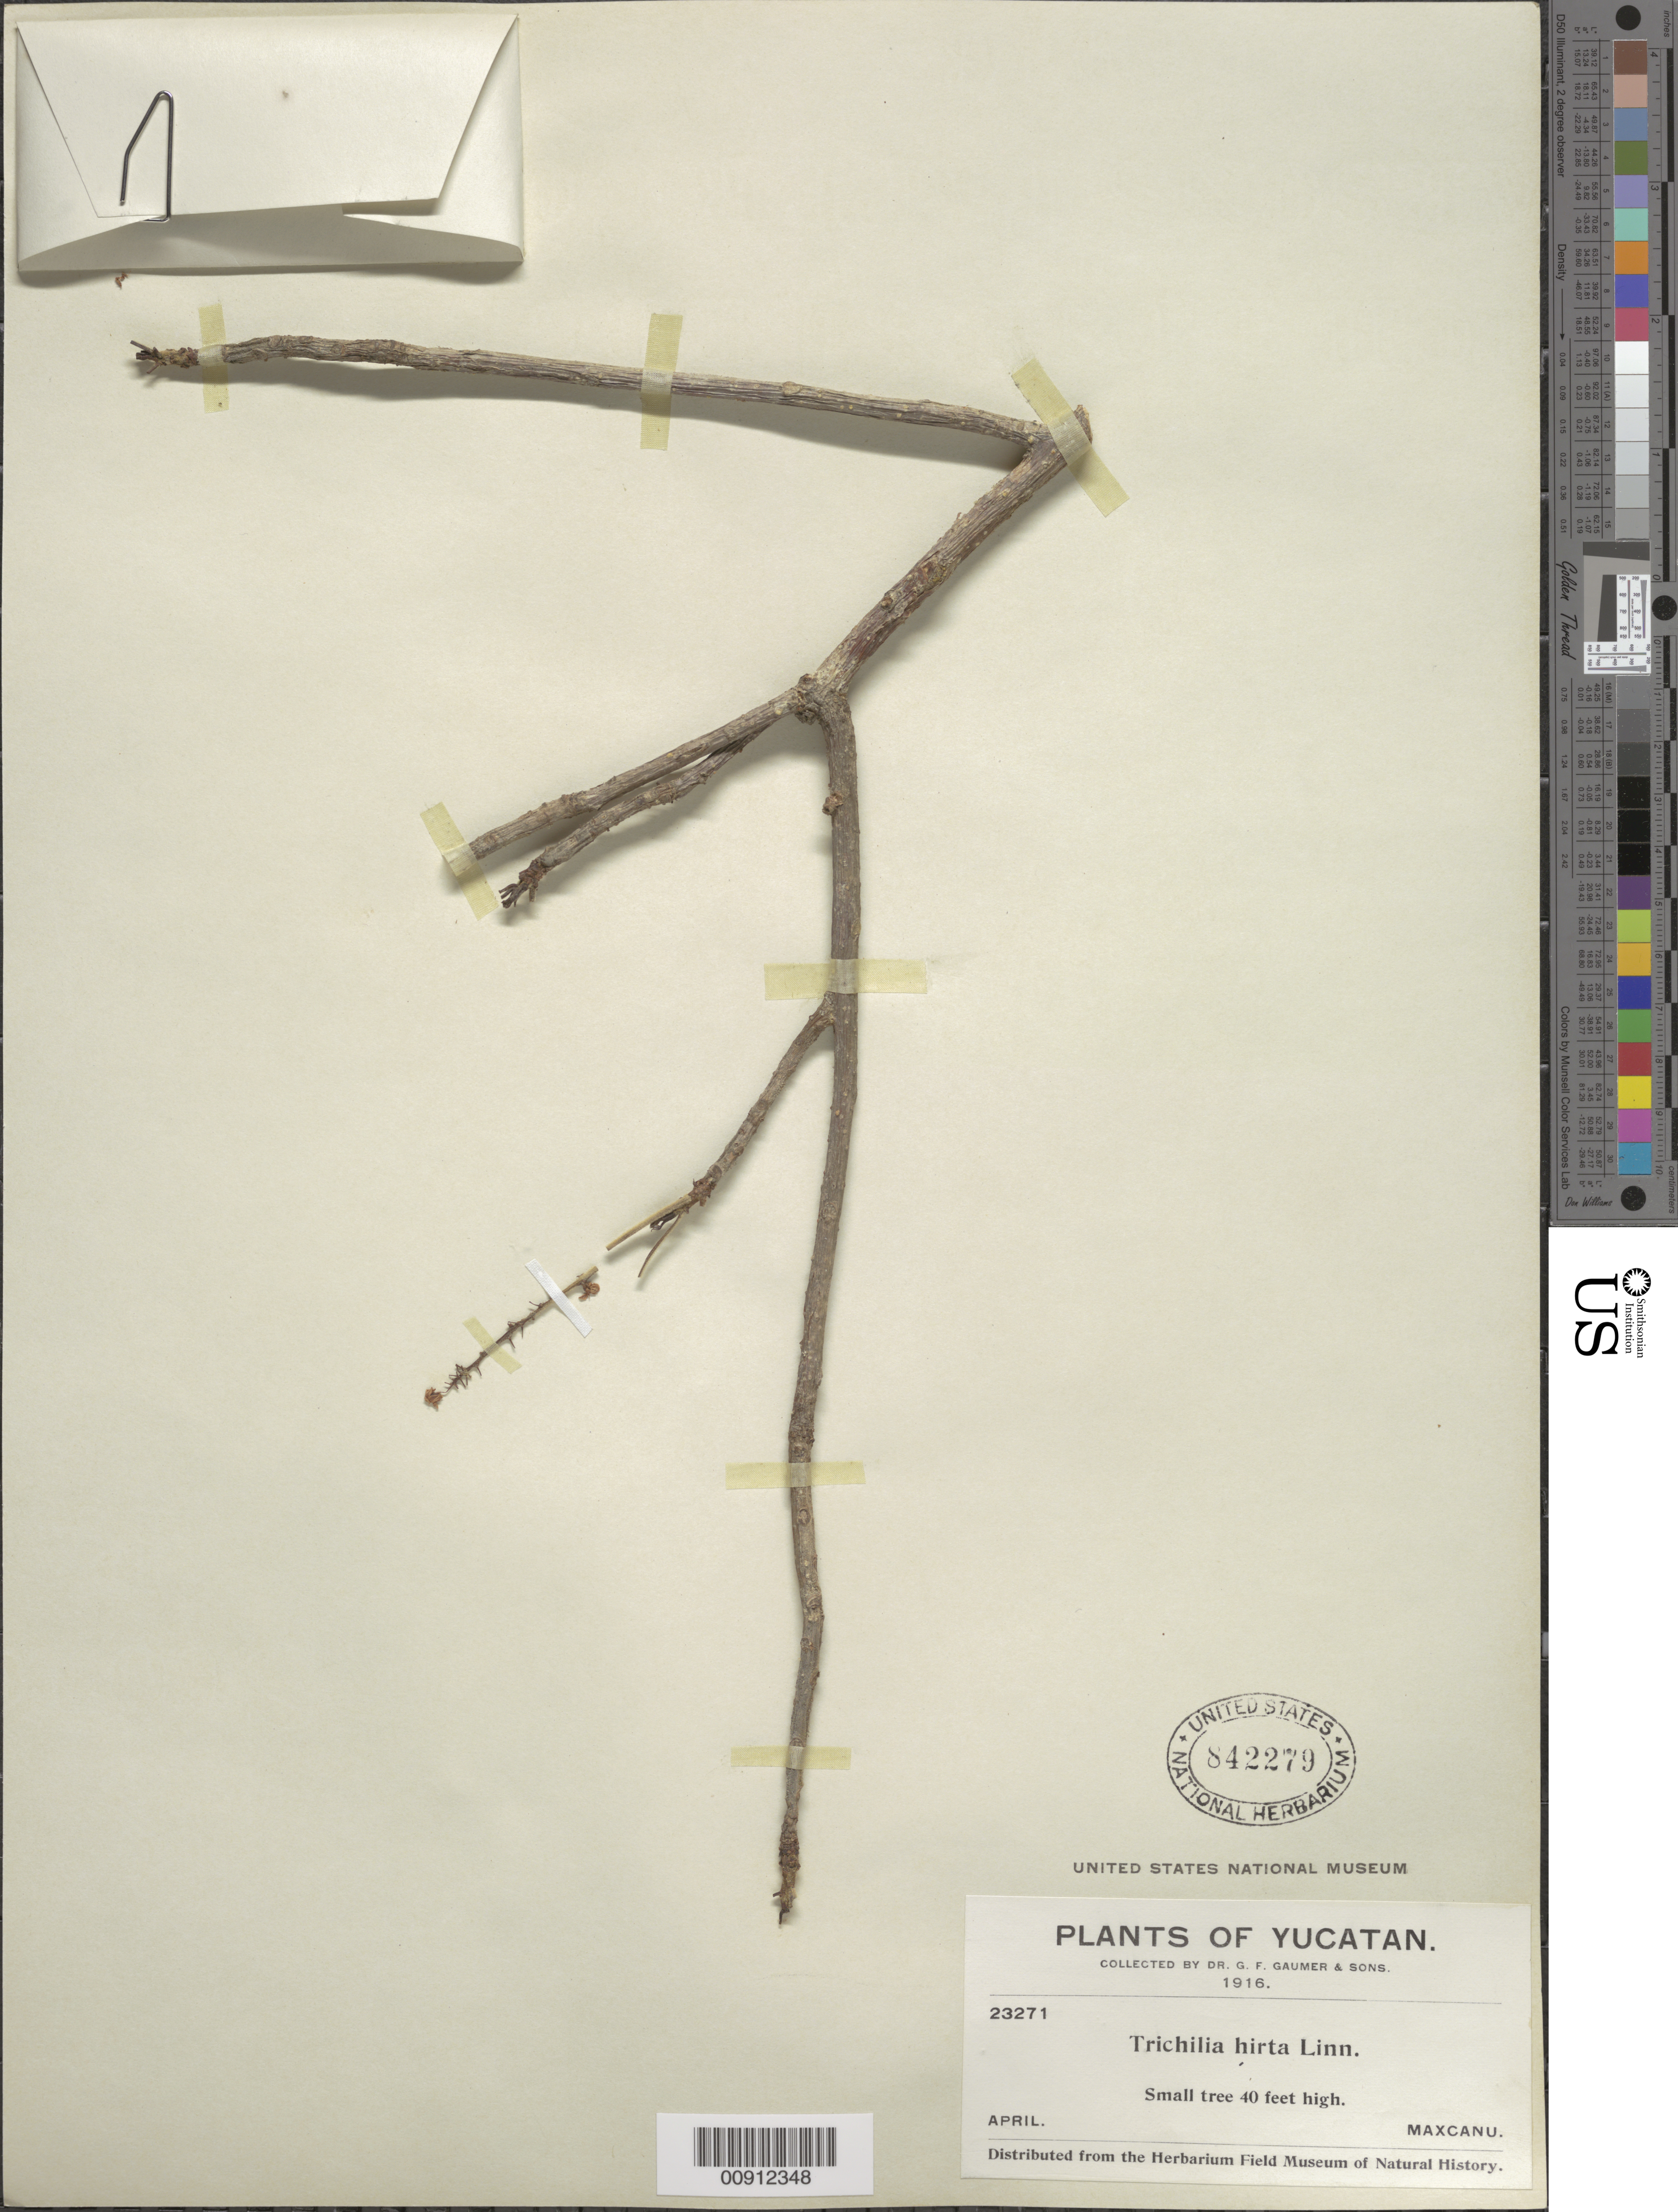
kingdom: Plantae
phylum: Tracheophyta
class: Magnoliopsida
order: Sapindales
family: Meliaceae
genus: Trichilia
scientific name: Trichilia hirta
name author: L.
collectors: G. F. Gaumer & et al.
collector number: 23271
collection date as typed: Apr 1916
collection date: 1916-04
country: Mexico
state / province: Yucatán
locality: Maxcanu.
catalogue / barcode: US 842279